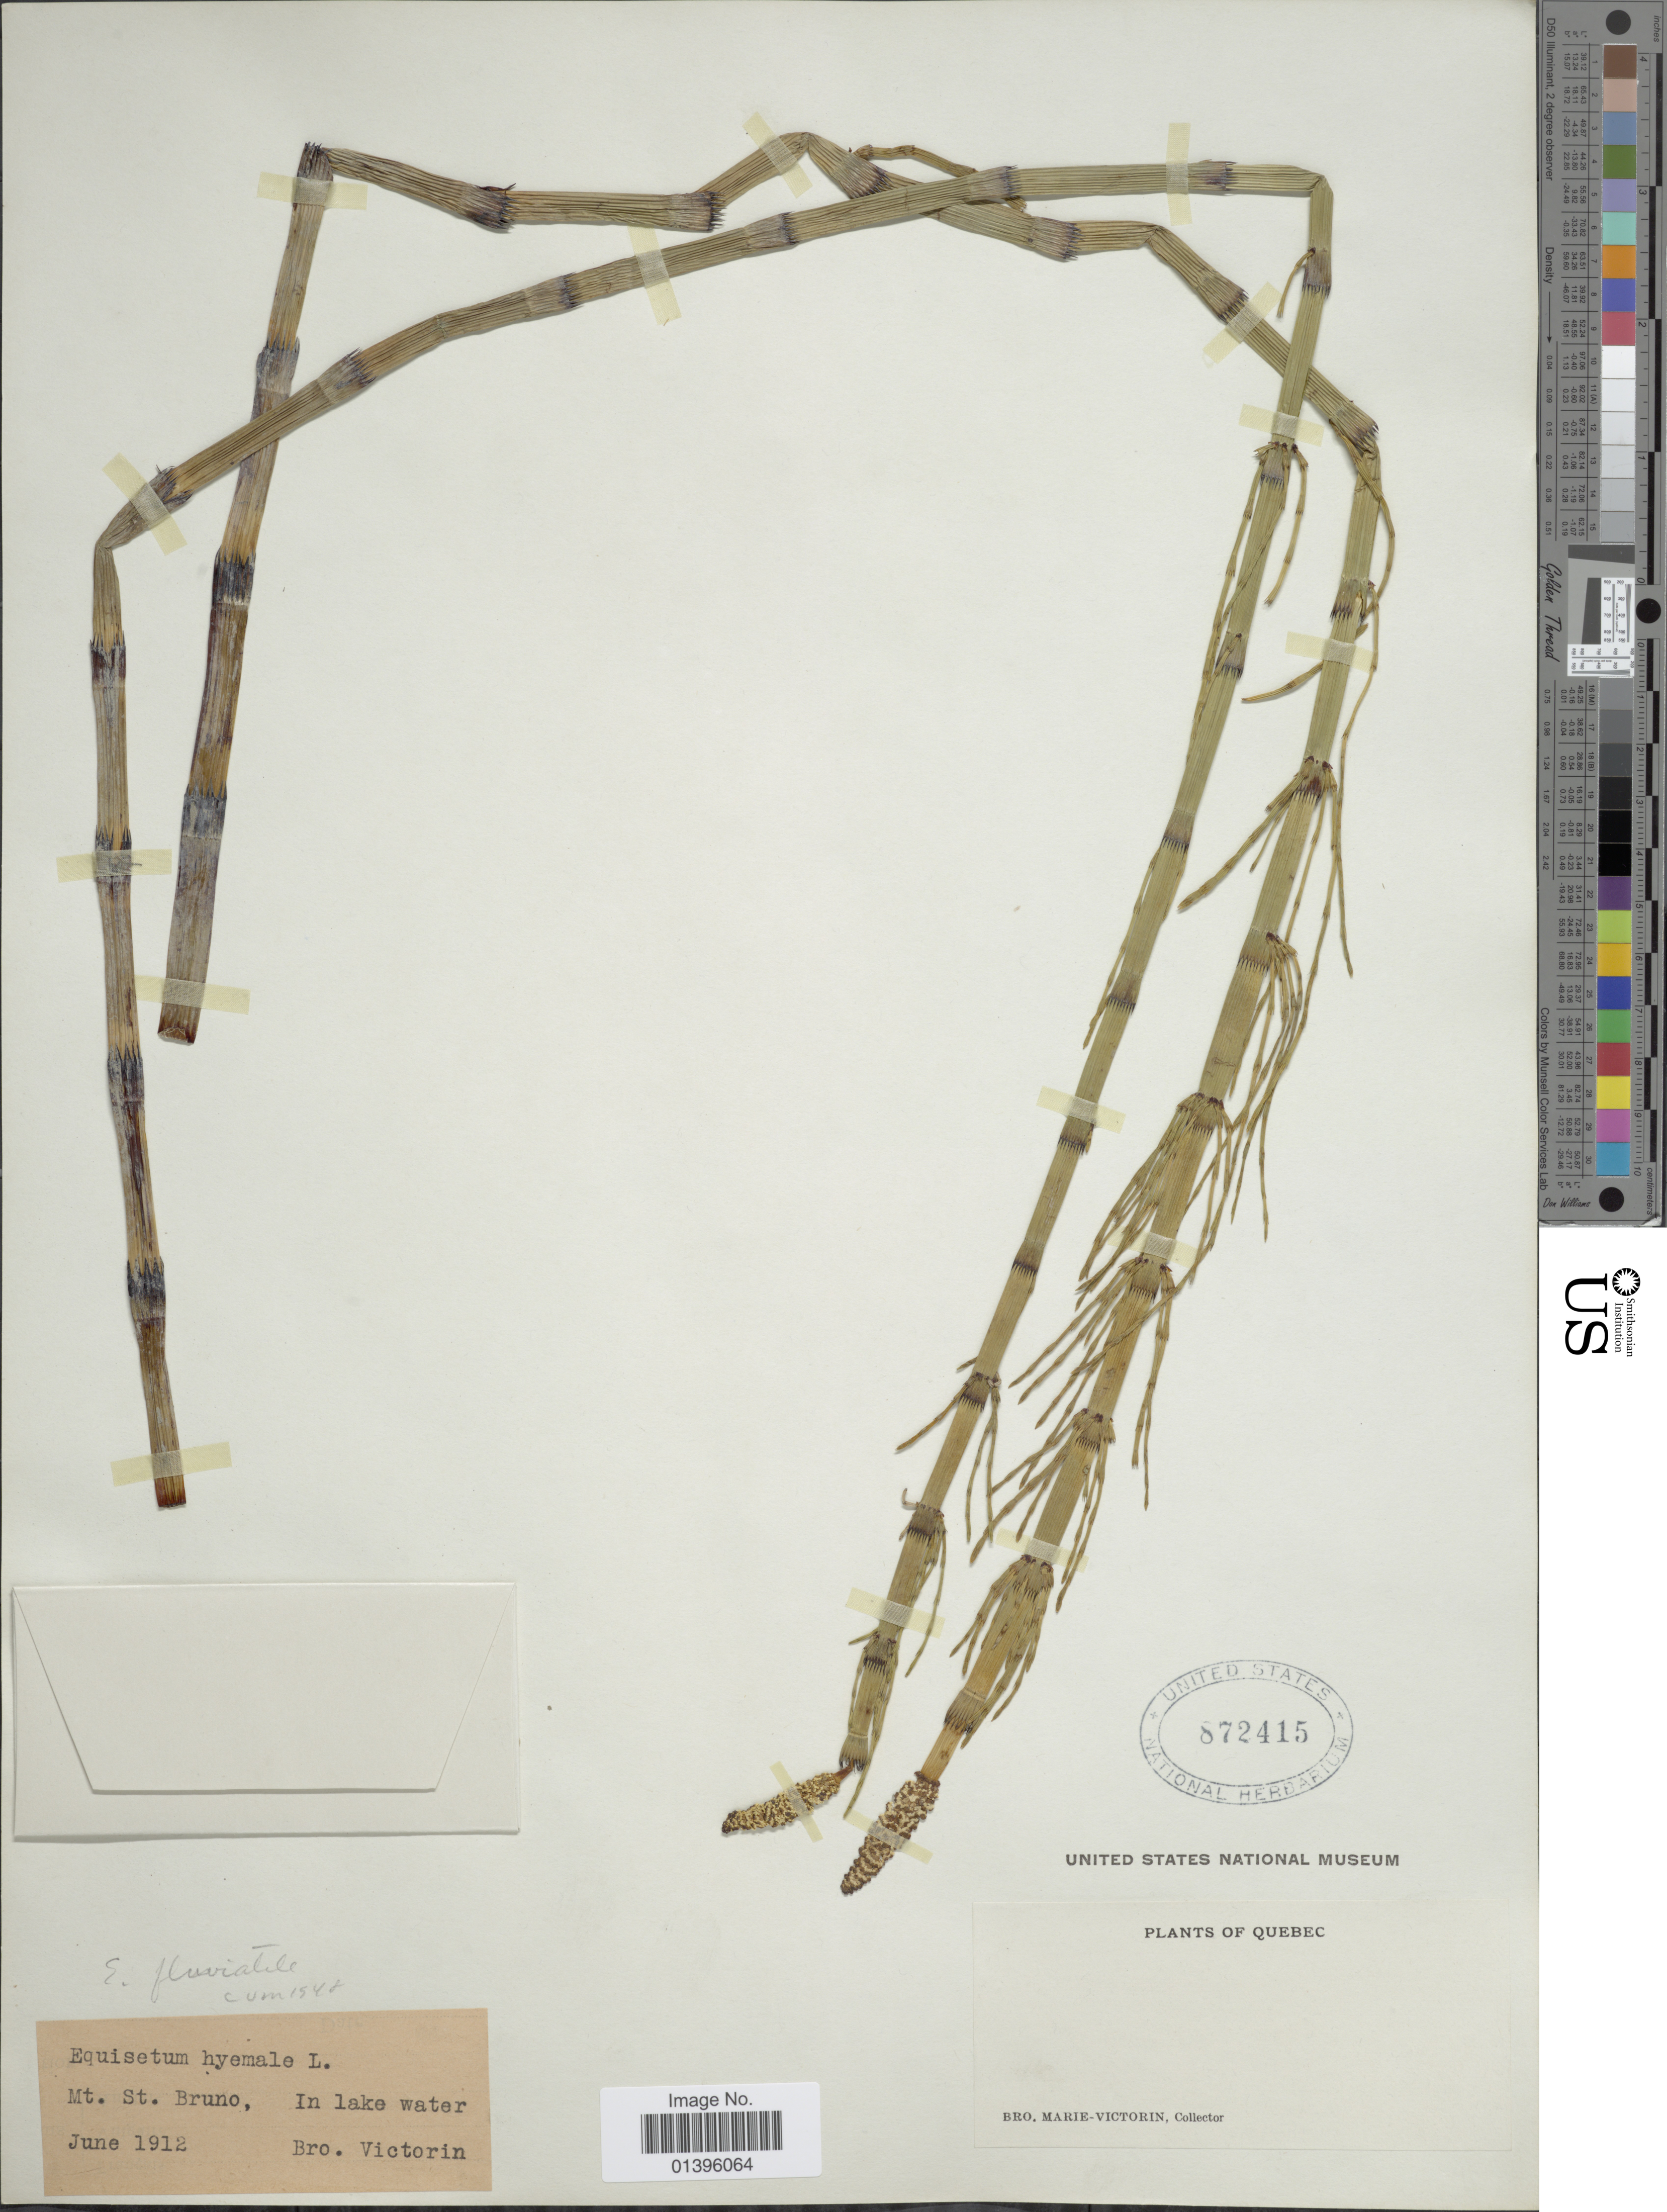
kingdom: Plantae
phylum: Tracheophyta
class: Polypodiopsida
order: Equisetales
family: Equisetaceae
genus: Equisetum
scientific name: Equisetum fluviatile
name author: L.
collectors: Fr. Marie-Victorin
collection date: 1912-06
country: Canada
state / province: Quebec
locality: Mt. St. Bruni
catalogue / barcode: US 872415